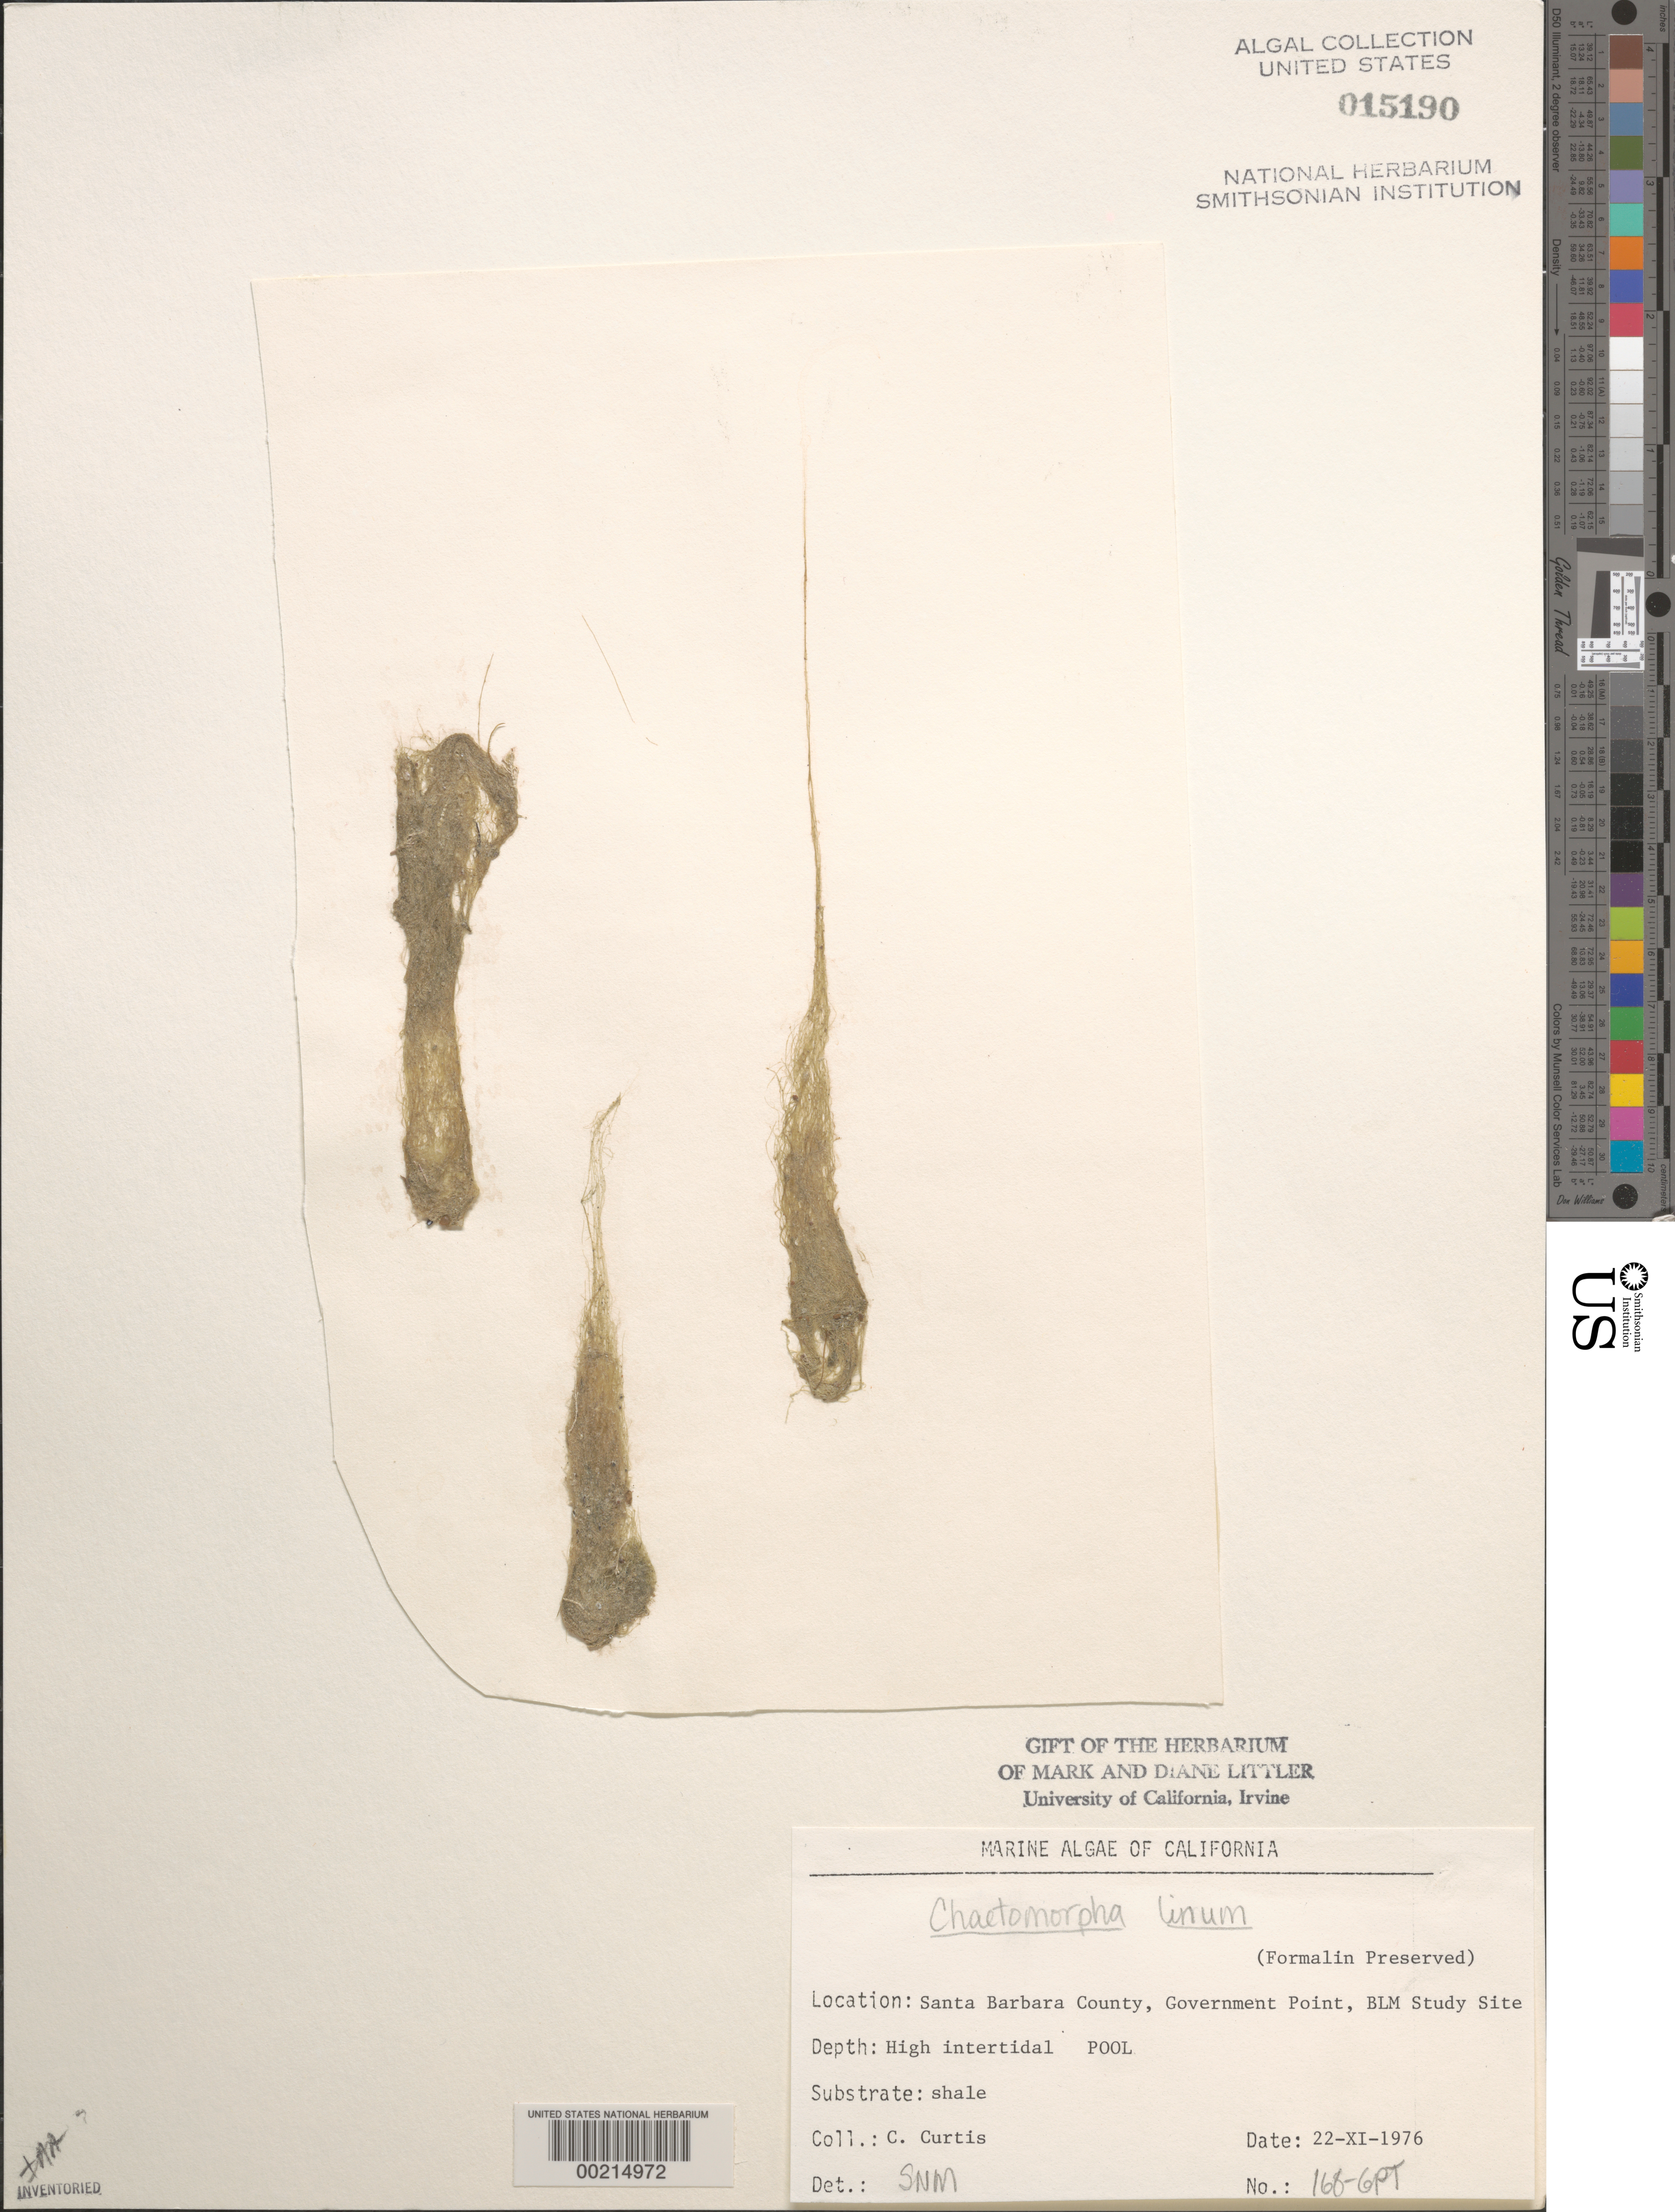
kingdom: Plantae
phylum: Chlorophyta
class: Ulvophyceae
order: Cladophorales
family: Cladophoraceae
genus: Chaetomorpha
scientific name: Chaetomorpha linum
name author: (O.F. Muell.) Kütz.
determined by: Murray, S. N.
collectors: C. Curtis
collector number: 168-gpt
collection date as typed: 22 Nov 1976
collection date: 1976-11-22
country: United States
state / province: California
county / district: Santa Barbara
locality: Government Point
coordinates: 34 26'31"N, 120 24'06"W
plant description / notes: BLM-SOCALBIGHT Rocky Intertidal Survey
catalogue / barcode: US 15190